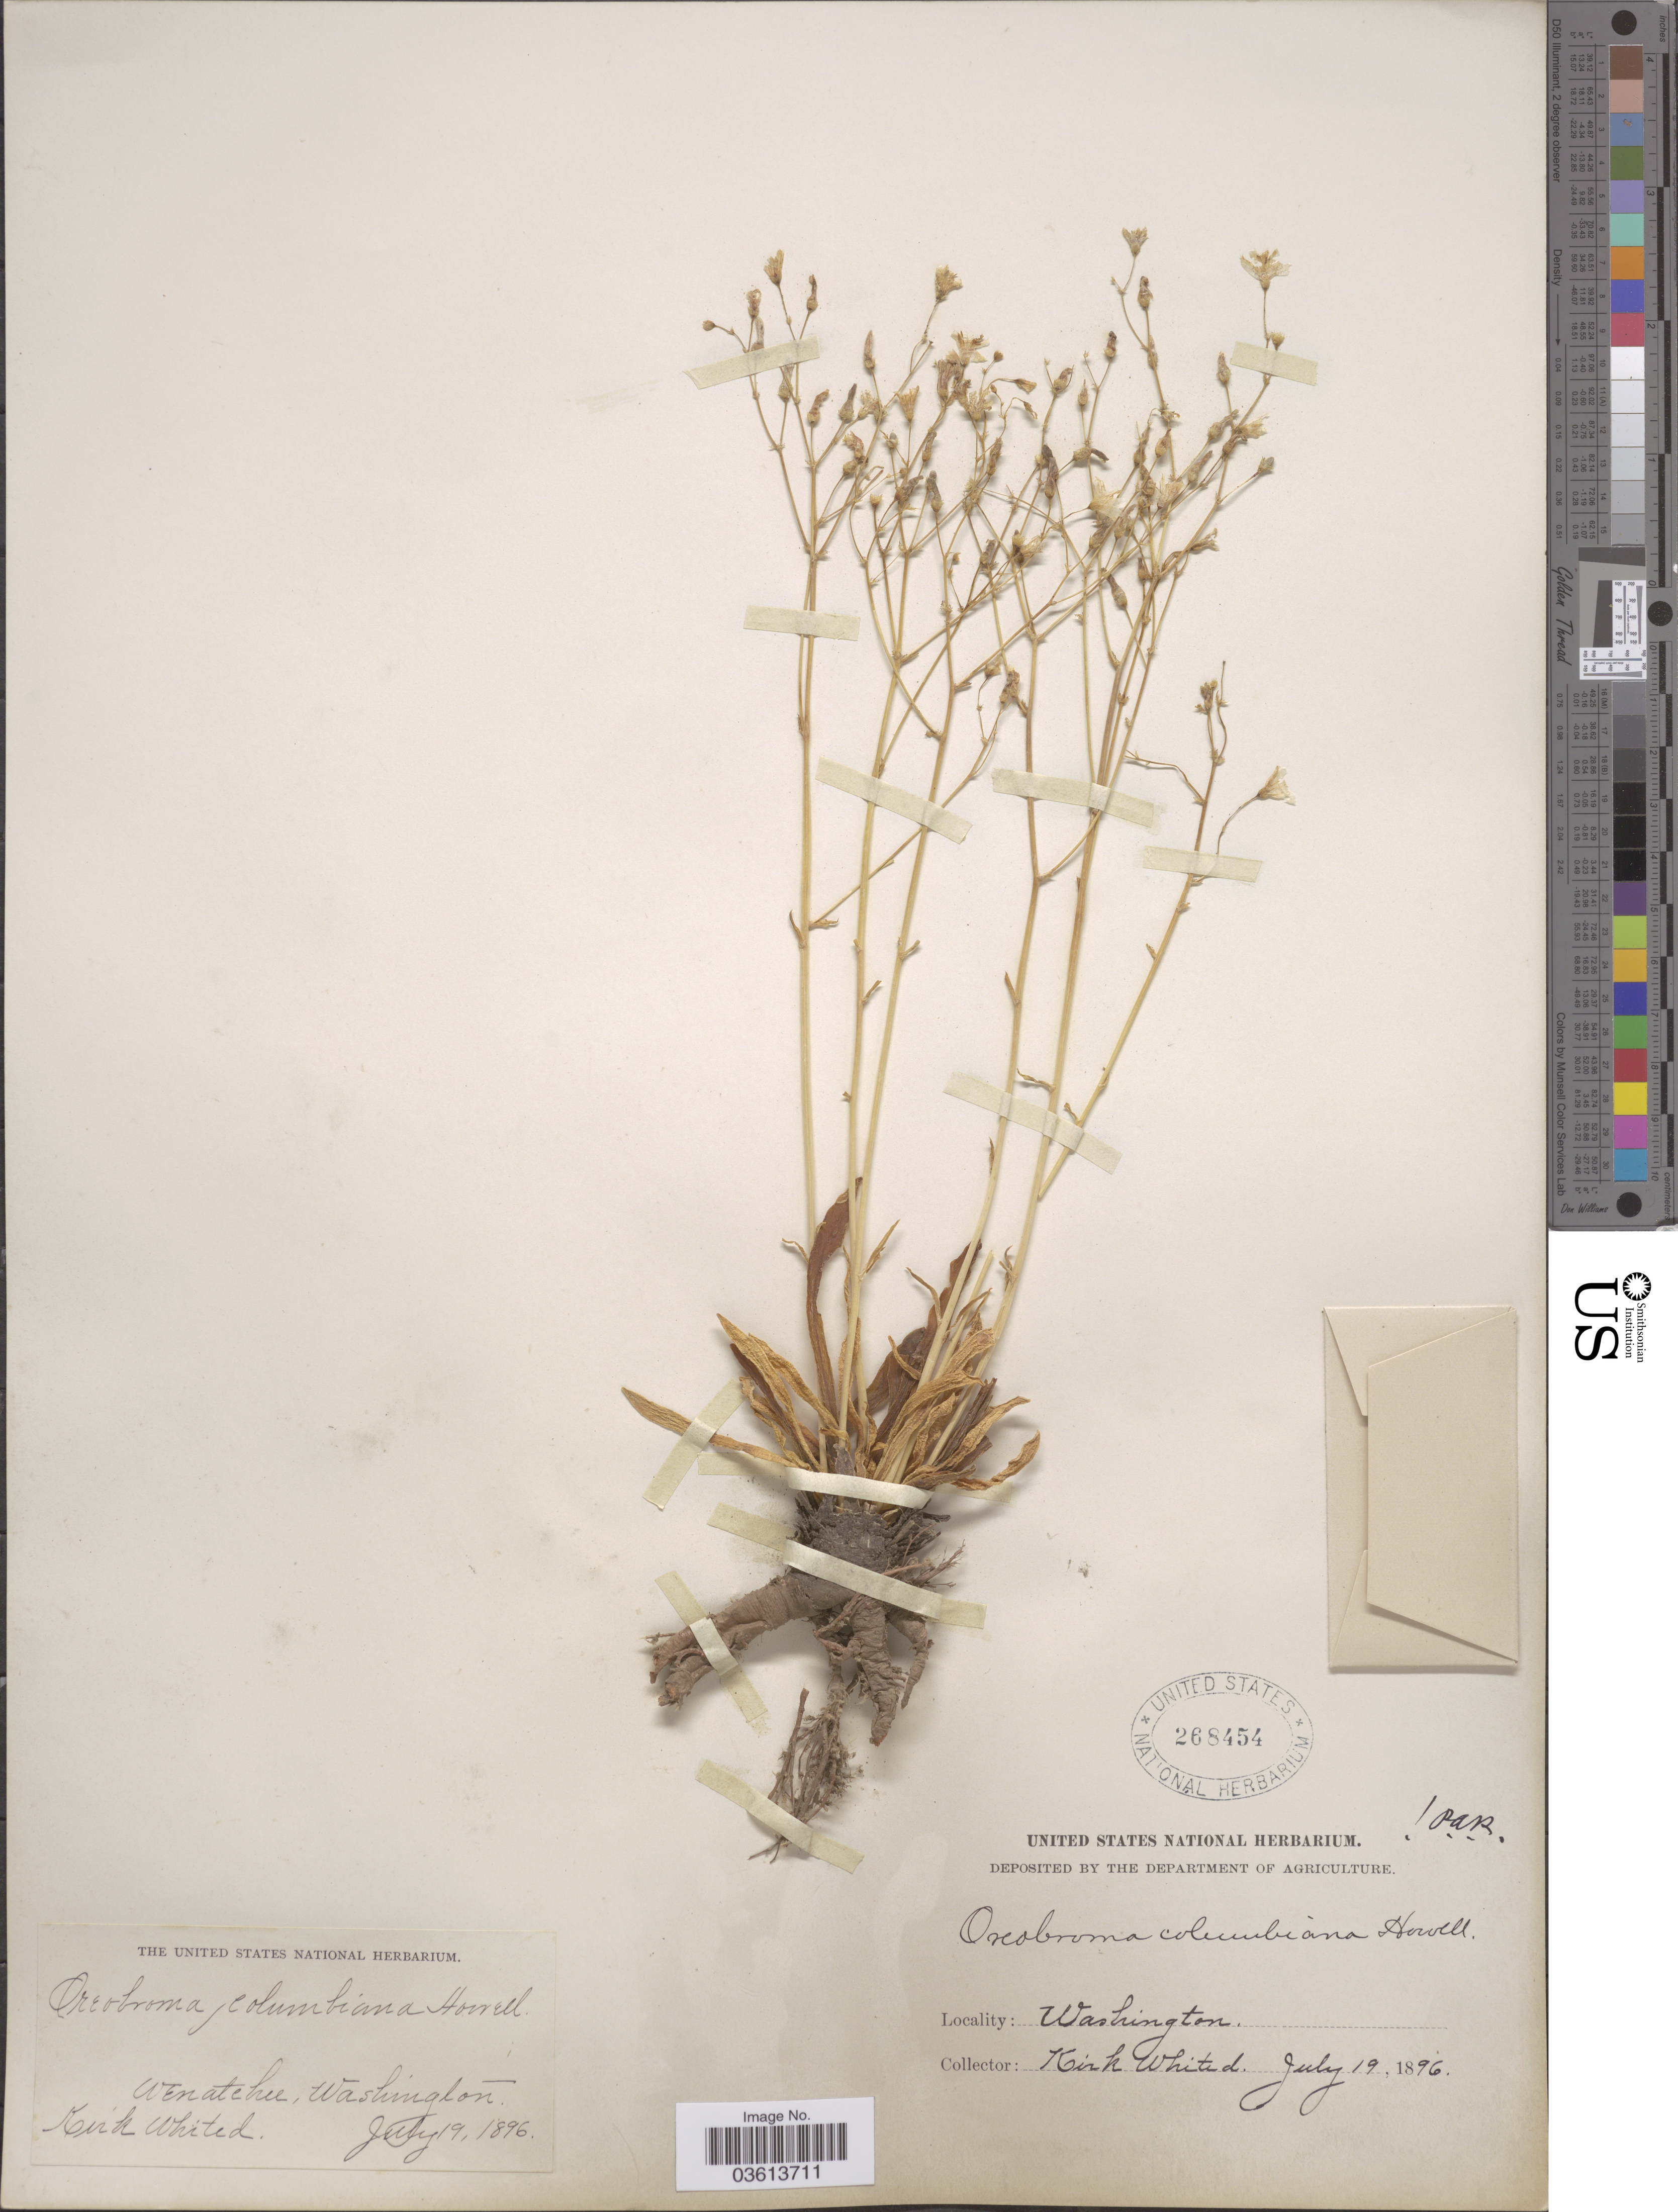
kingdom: Plantae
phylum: Tracheophyta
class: Magnoliopsida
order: Caryophyllales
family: Montiaceae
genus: Lewisia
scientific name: Lewisia columbiana var. columbiana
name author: (Howell ex A. Gray) B.L. Rob.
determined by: Strong, Mark T., (BOT), Smithsonian Institution - National Museum of Natural History (UNITED STATES)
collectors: K. Whited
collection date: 1896-07-19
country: United States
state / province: Washington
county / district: Chelan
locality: Wenatchee.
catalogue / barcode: US 268454